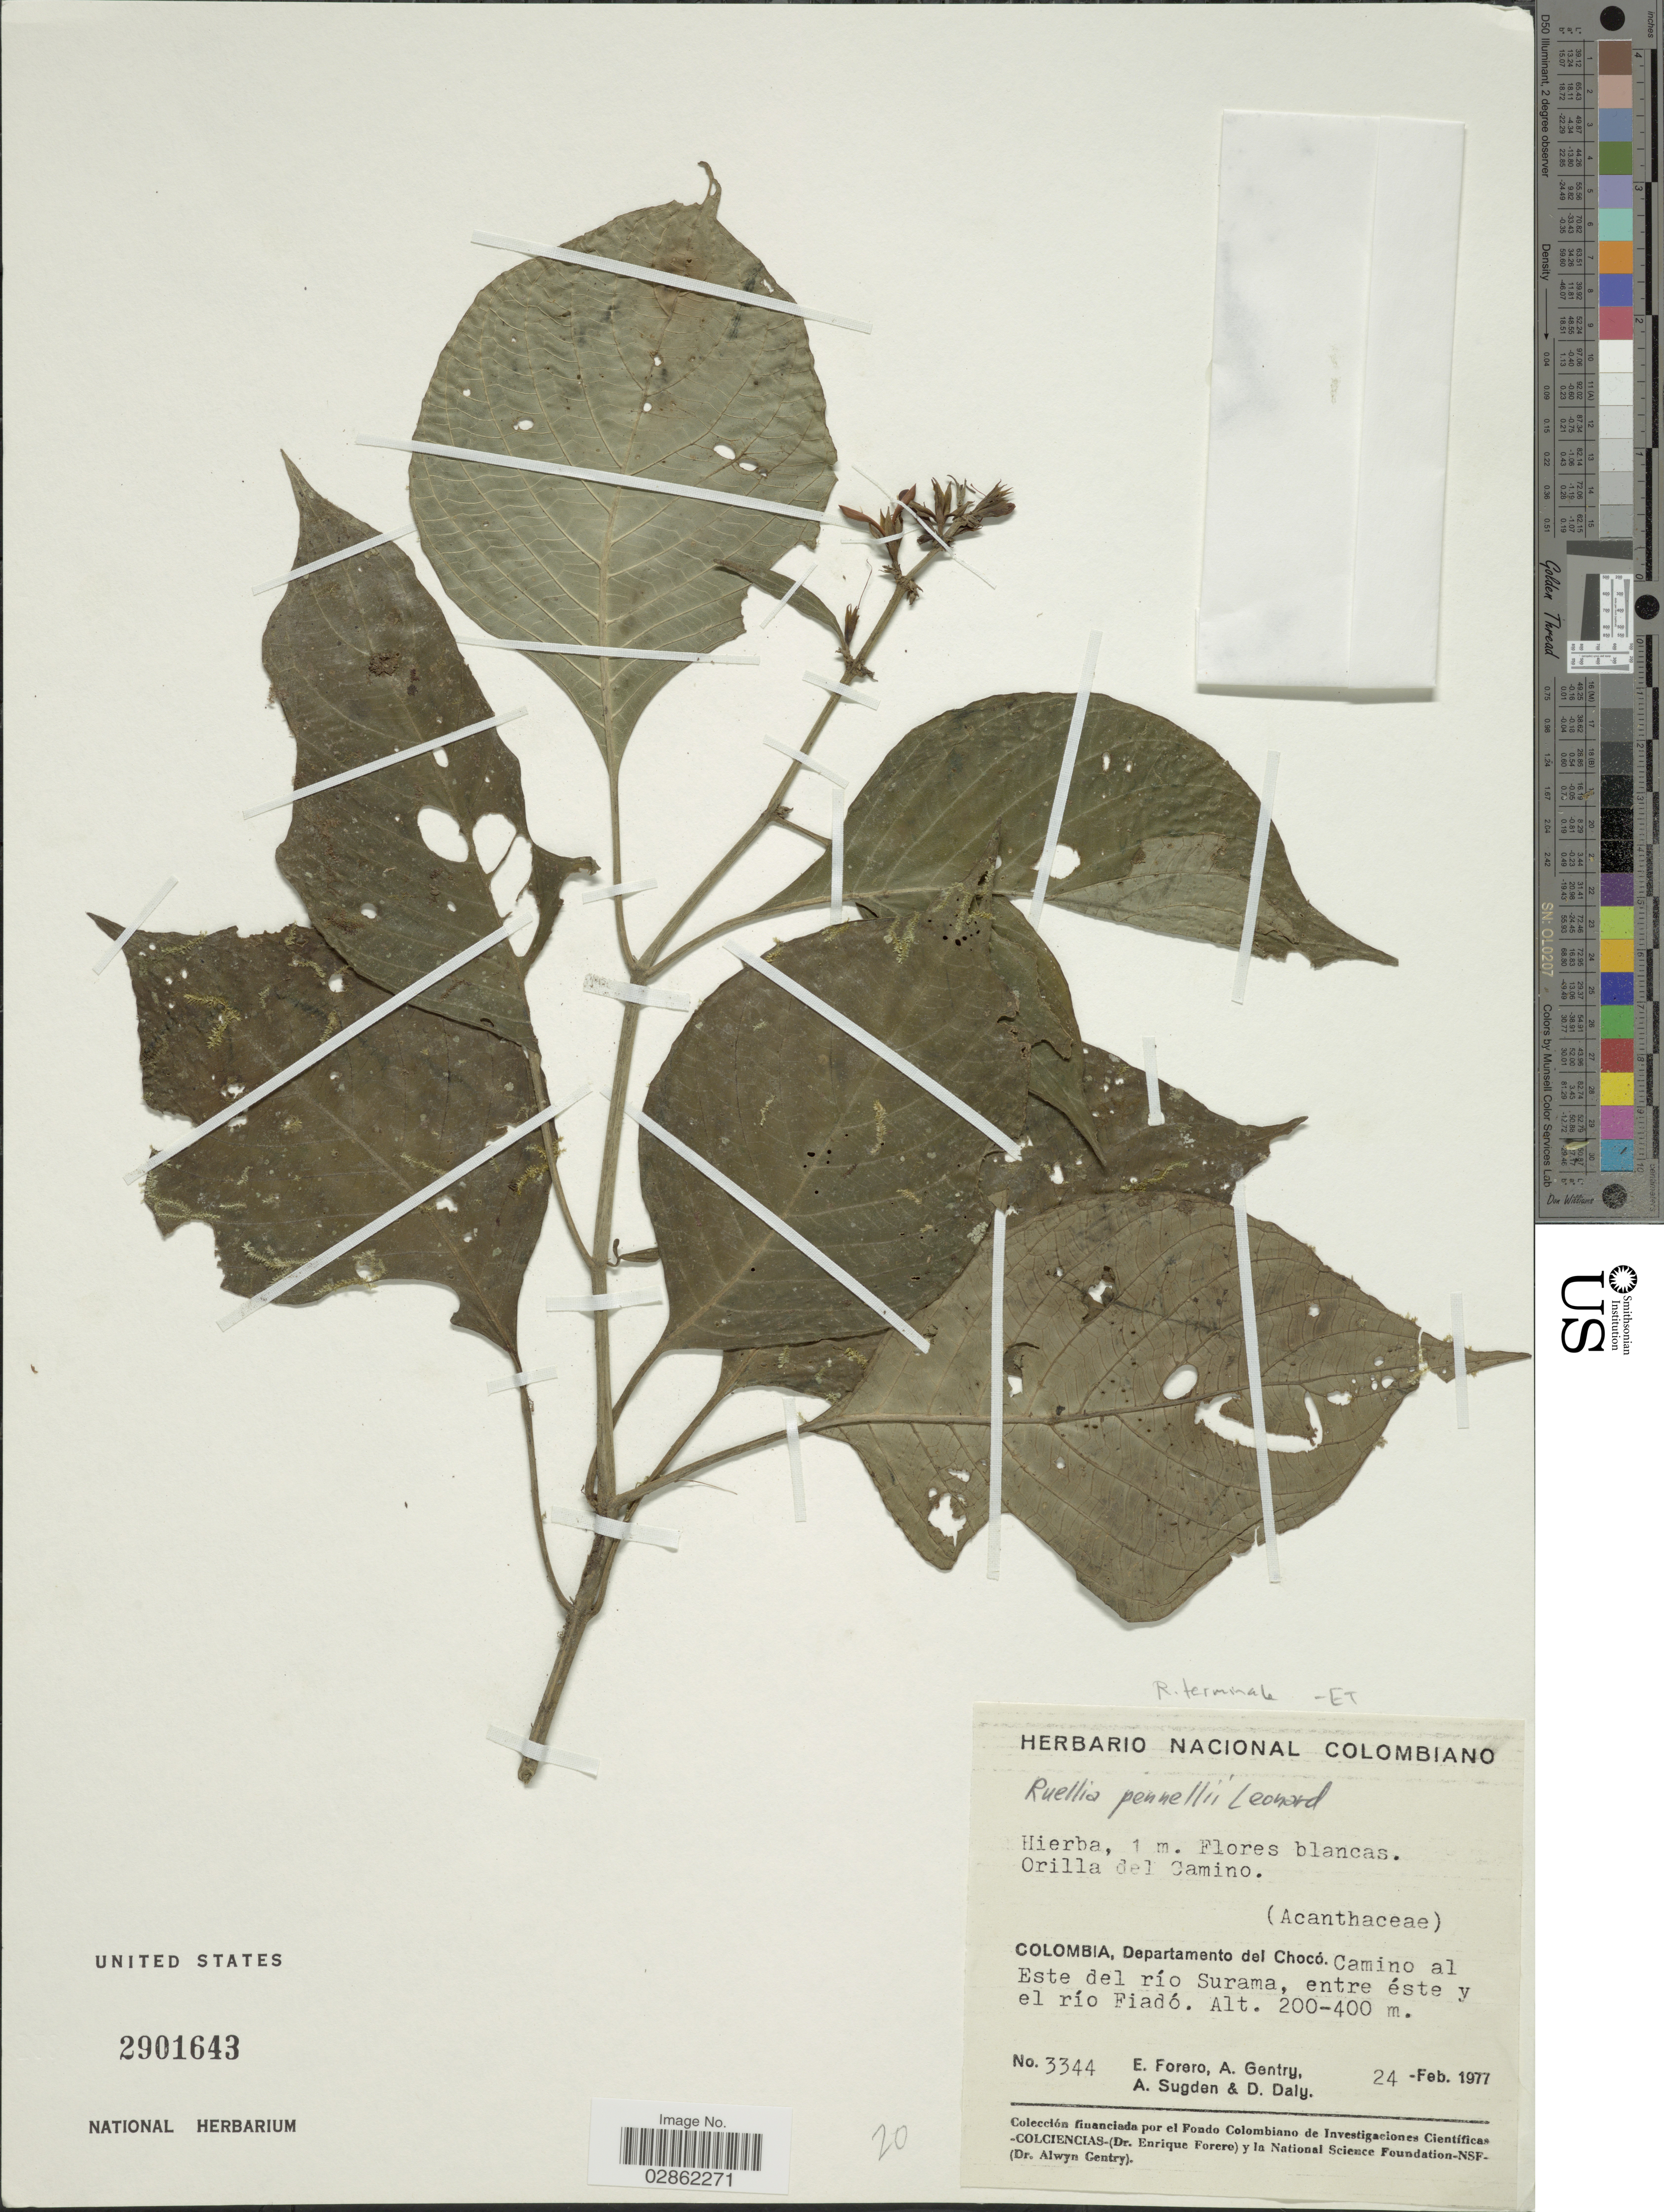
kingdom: Plantae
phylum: Tracheophyta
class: Magnoliopsida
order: Lamiales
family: Acanthaceae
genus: Ruellia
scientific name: Ruellia terminalis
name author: (Nees) Wassh.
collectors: E. Forero, A. H. Gentry, A. Sugden & D. C. Daly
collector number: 3344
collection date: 1977-02-24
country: Colombia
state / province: Chocó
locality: Departamento del Chocó, Camino al Este del río, Surama, entre éste y el río Fiadó.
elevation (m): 200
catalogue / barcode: US 2901643